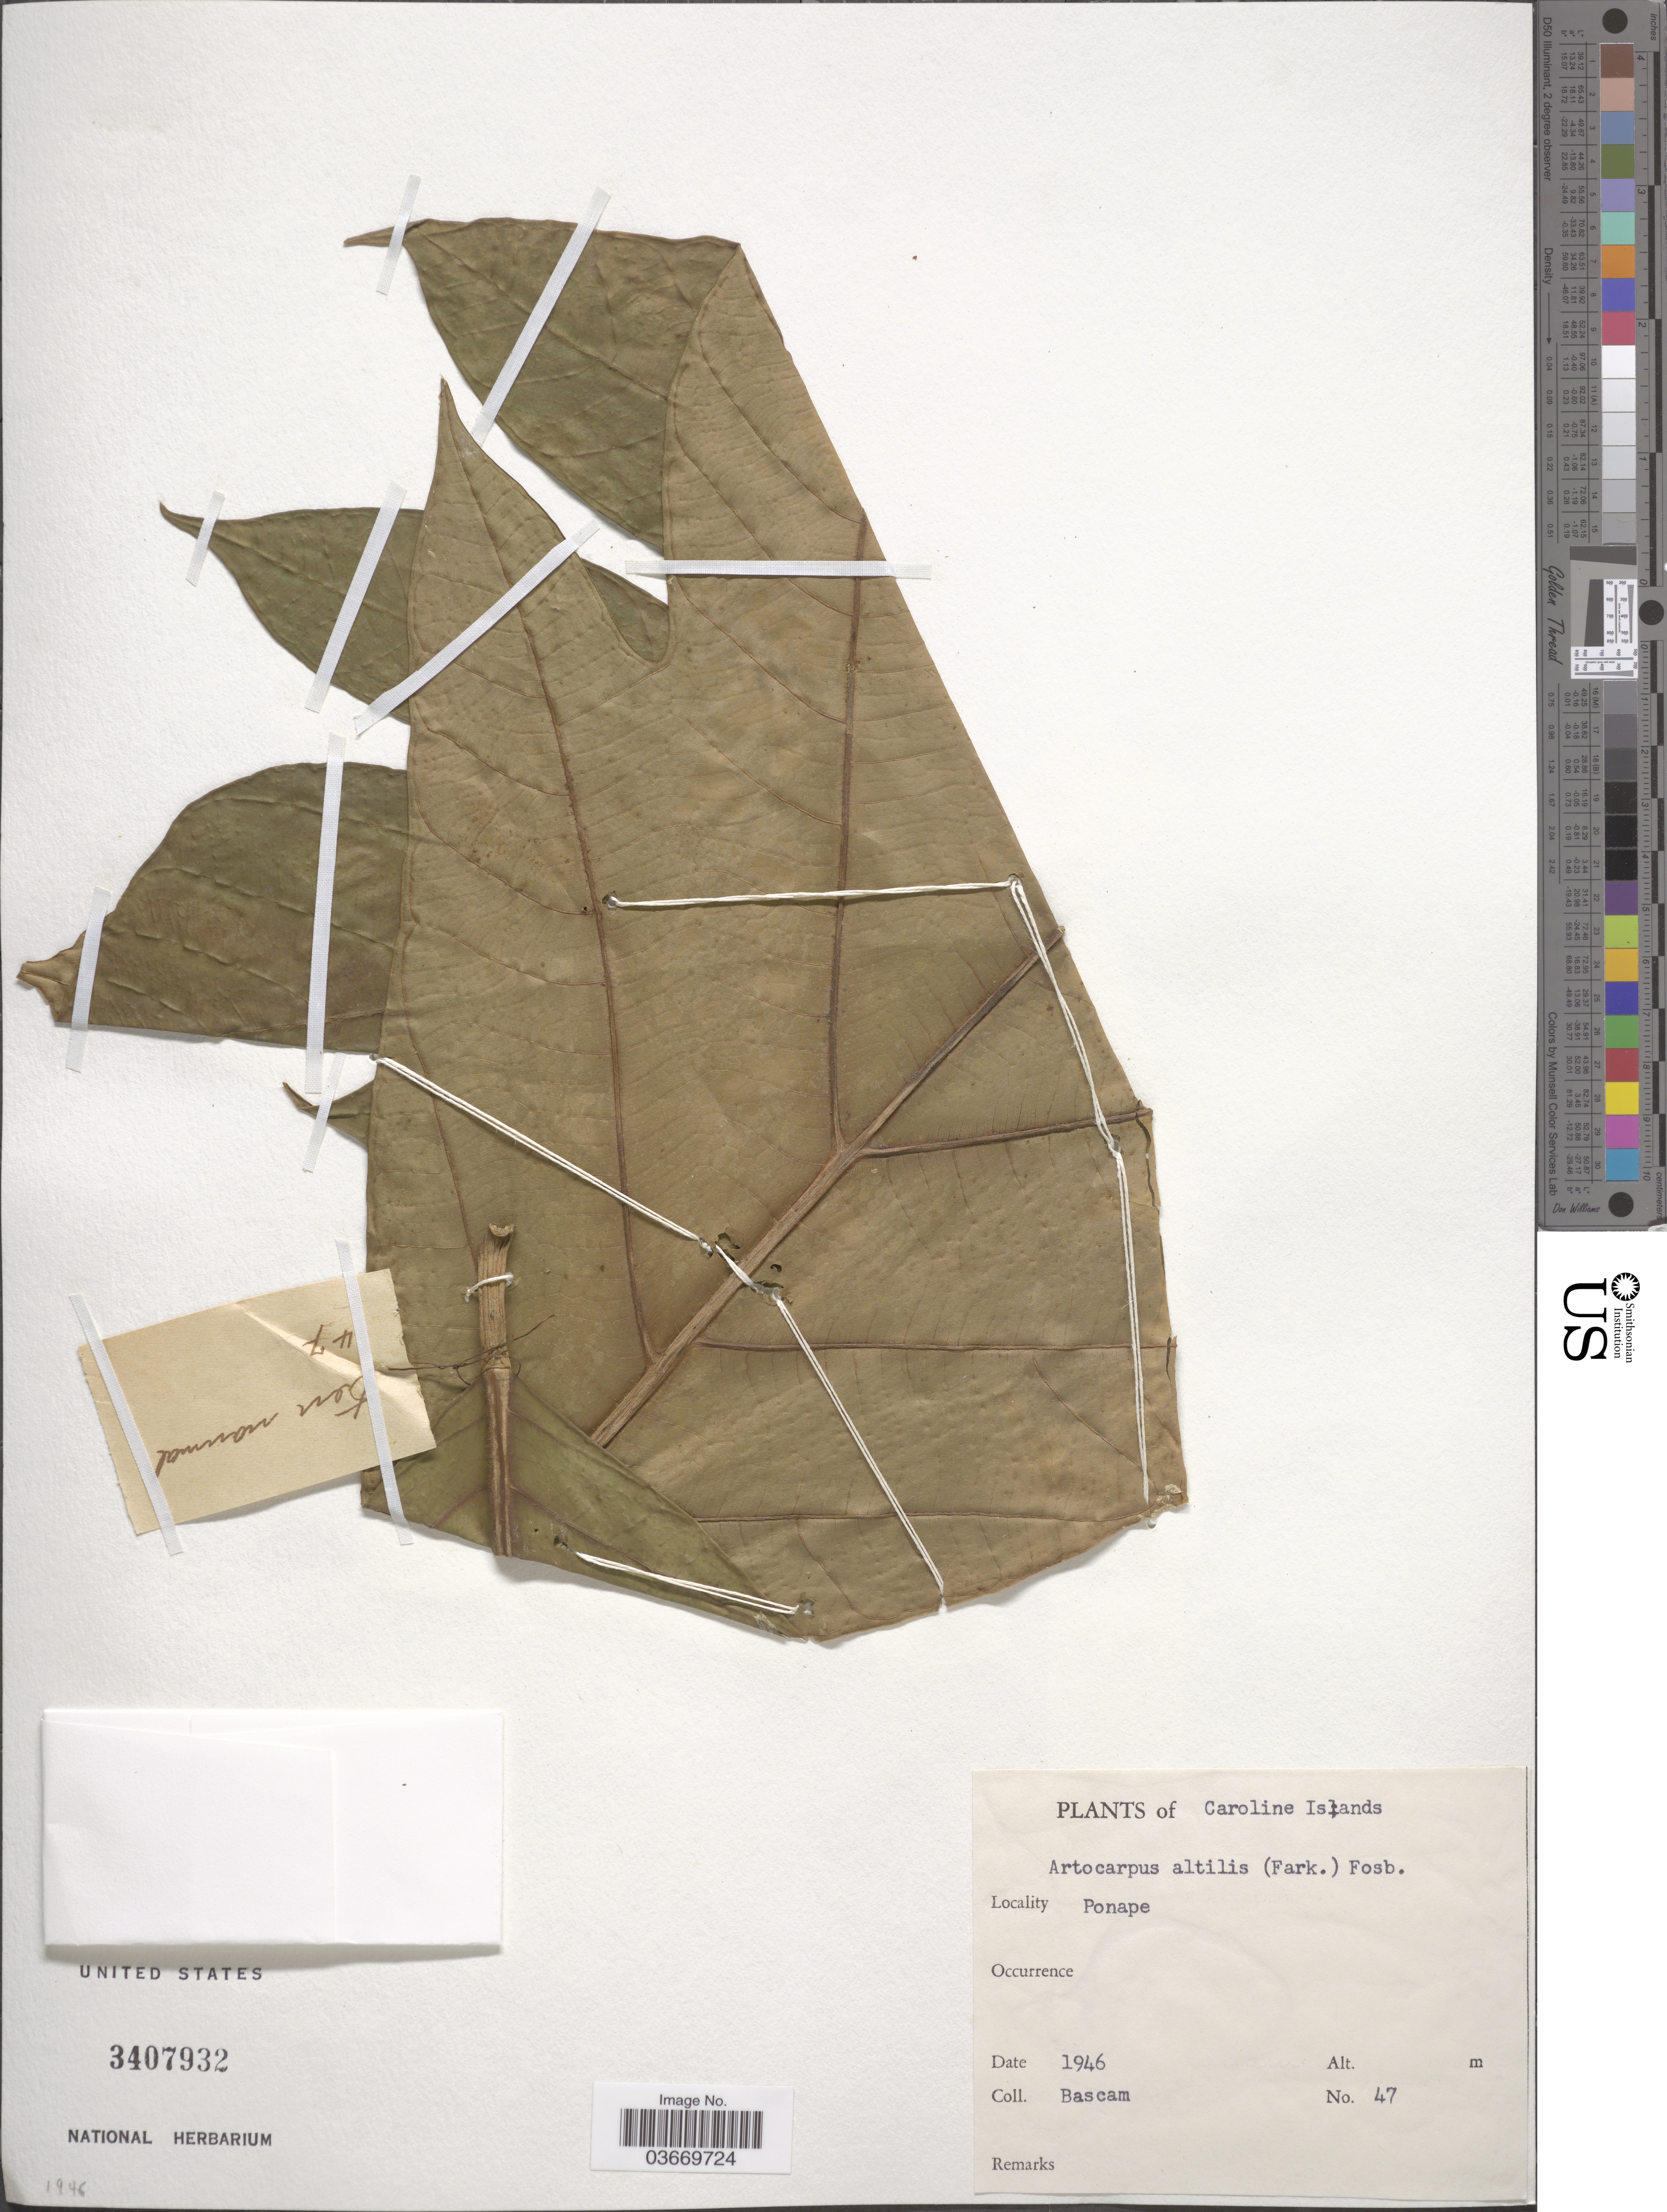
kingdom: Plantae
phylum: Tracheophyta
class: Magnoliopsida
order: Rosales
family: Moraceae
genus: Artocarpus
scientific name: Artocarpus altilis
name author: (Parkinson) Fosberg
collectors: Bascam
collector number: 47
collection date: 1946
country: Micronesia, Federated States of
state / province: Pohnpei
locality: Caroline Islands. Ponape.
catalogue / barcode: US 3407932